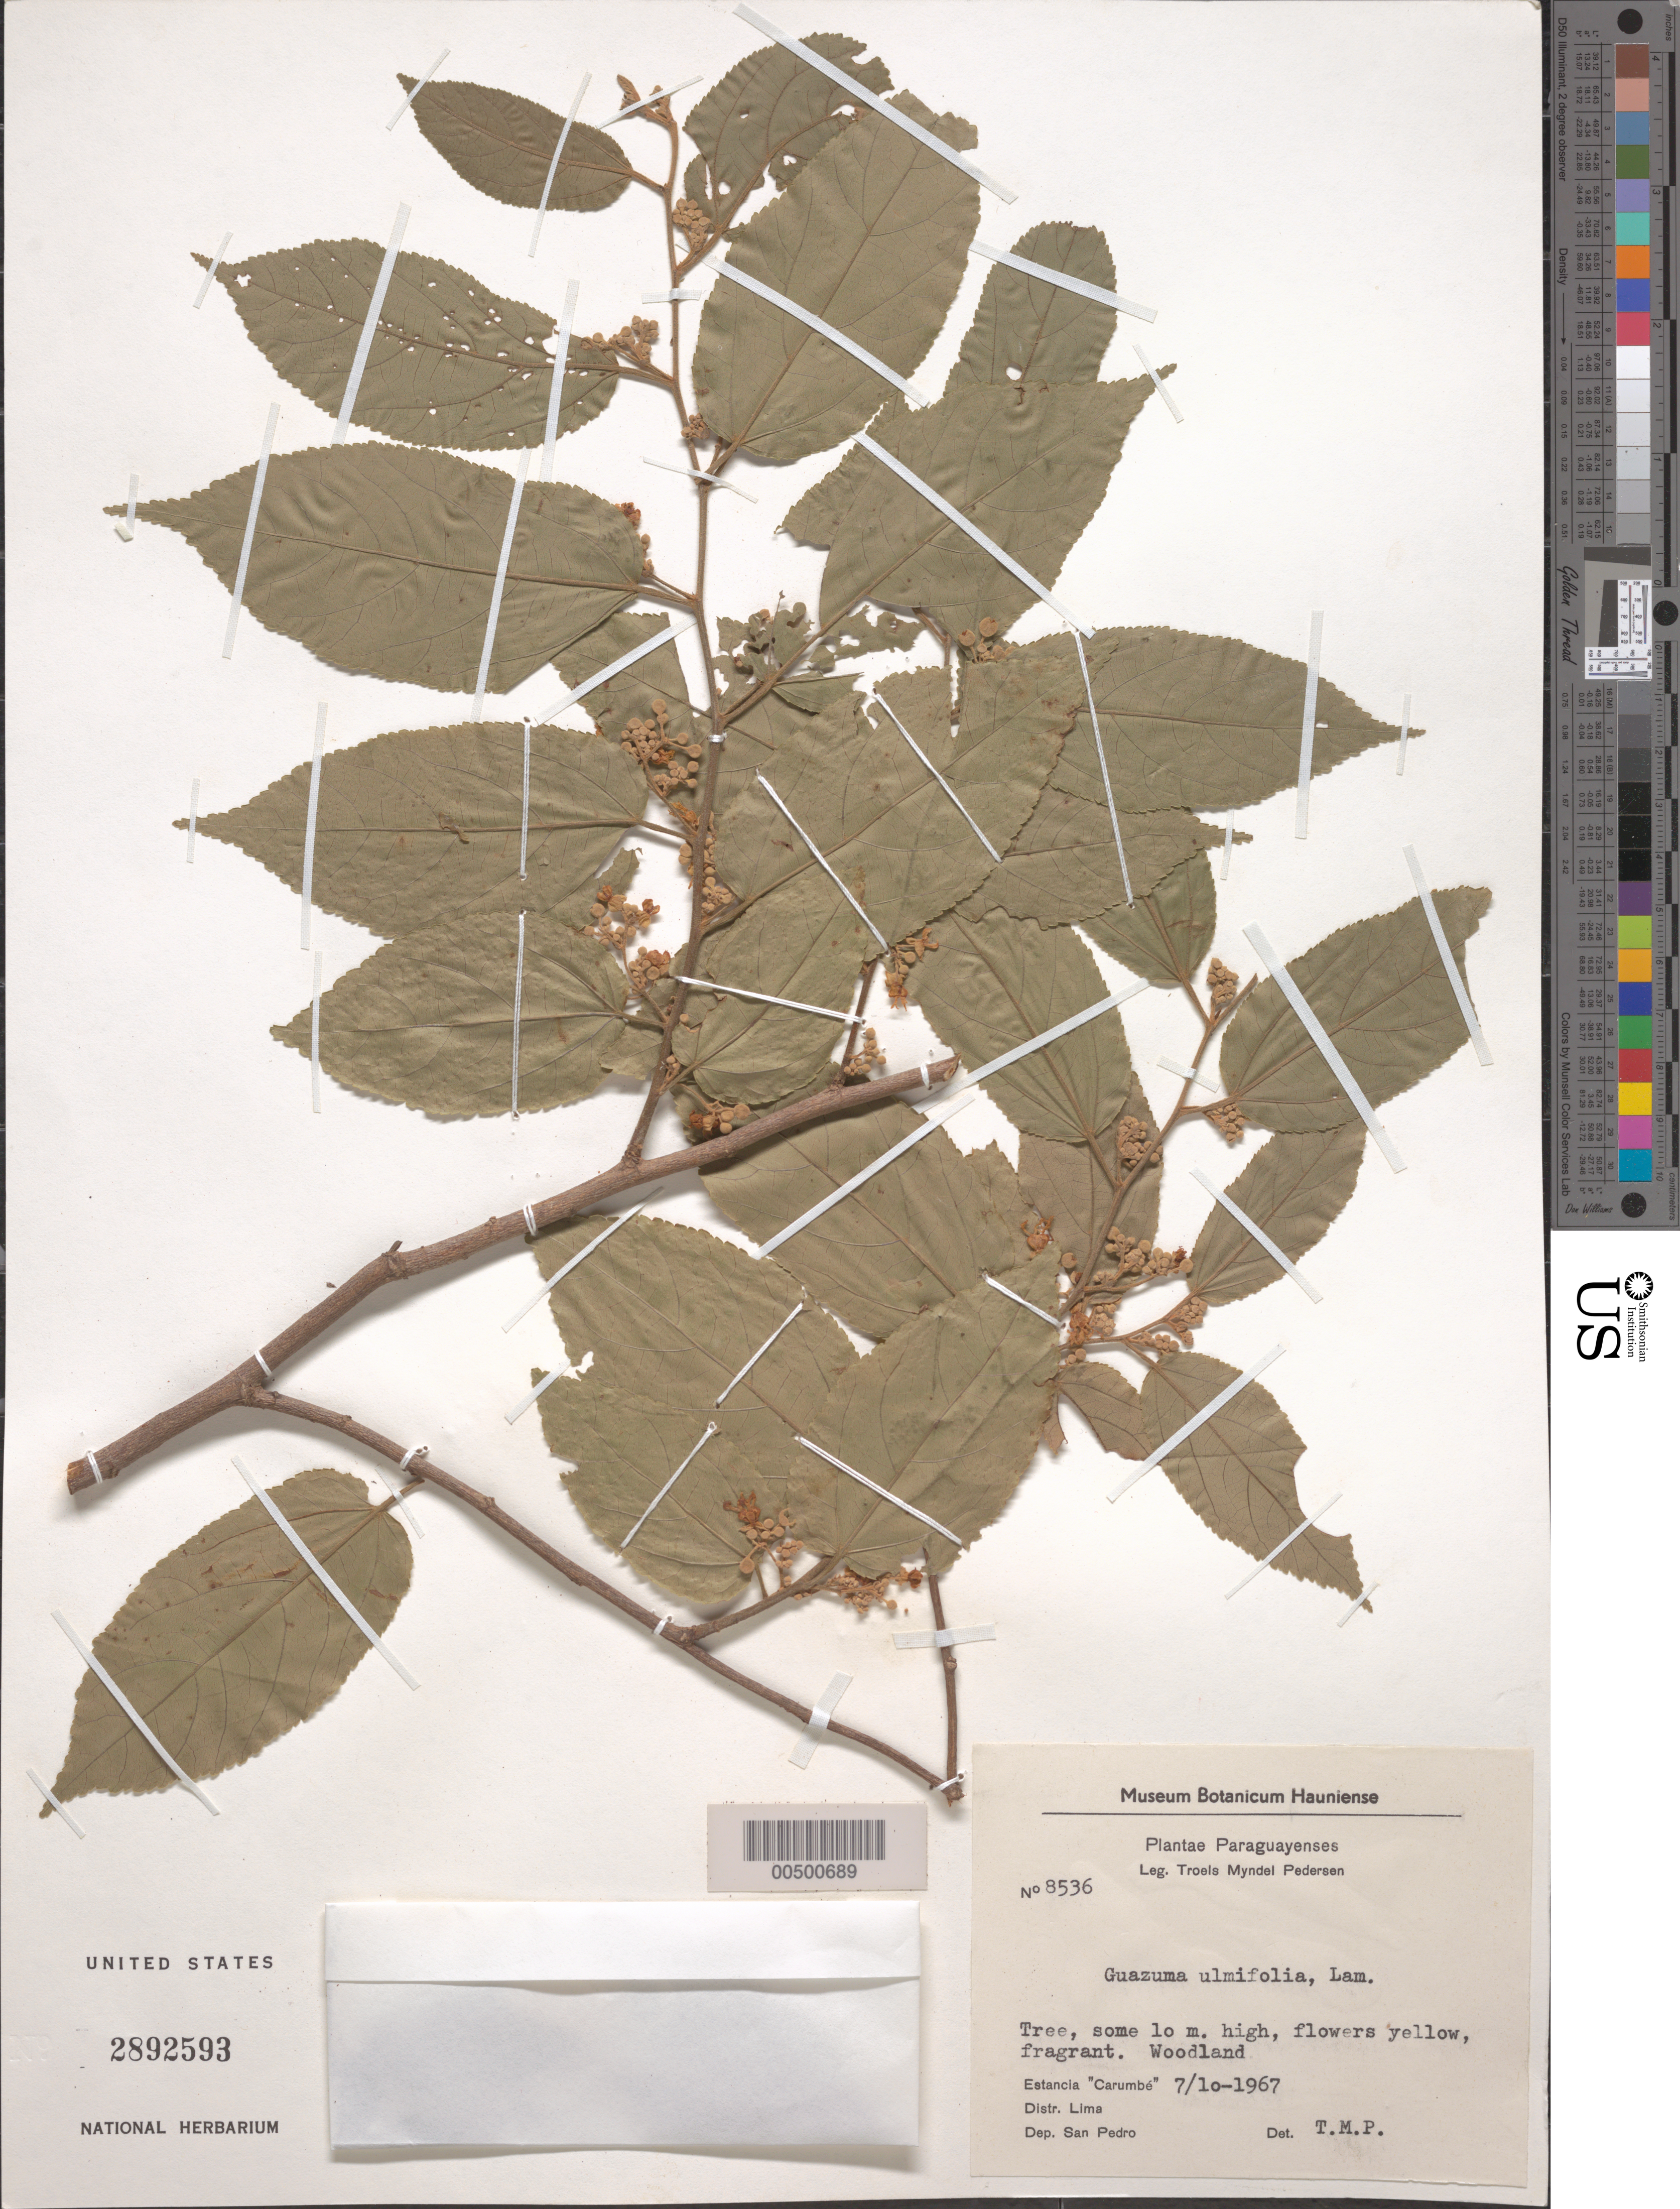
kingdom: Plantae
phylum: Tracheophyta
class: Magnoliopsida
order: Malvales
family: Malvaceae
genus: Guazuma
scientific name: Guazuma ulmifolia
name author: Lam.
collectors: T. M. Pedersen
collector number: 8536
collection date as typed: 07 Oct 1967 or 10 Jul 1967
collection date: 1967-07-10 or 1967-10-07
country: Paraguay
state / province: San Pedro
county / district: Lima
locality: Lima, Estancia "Carumbé"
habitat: Woodland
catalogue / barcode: US 2892593